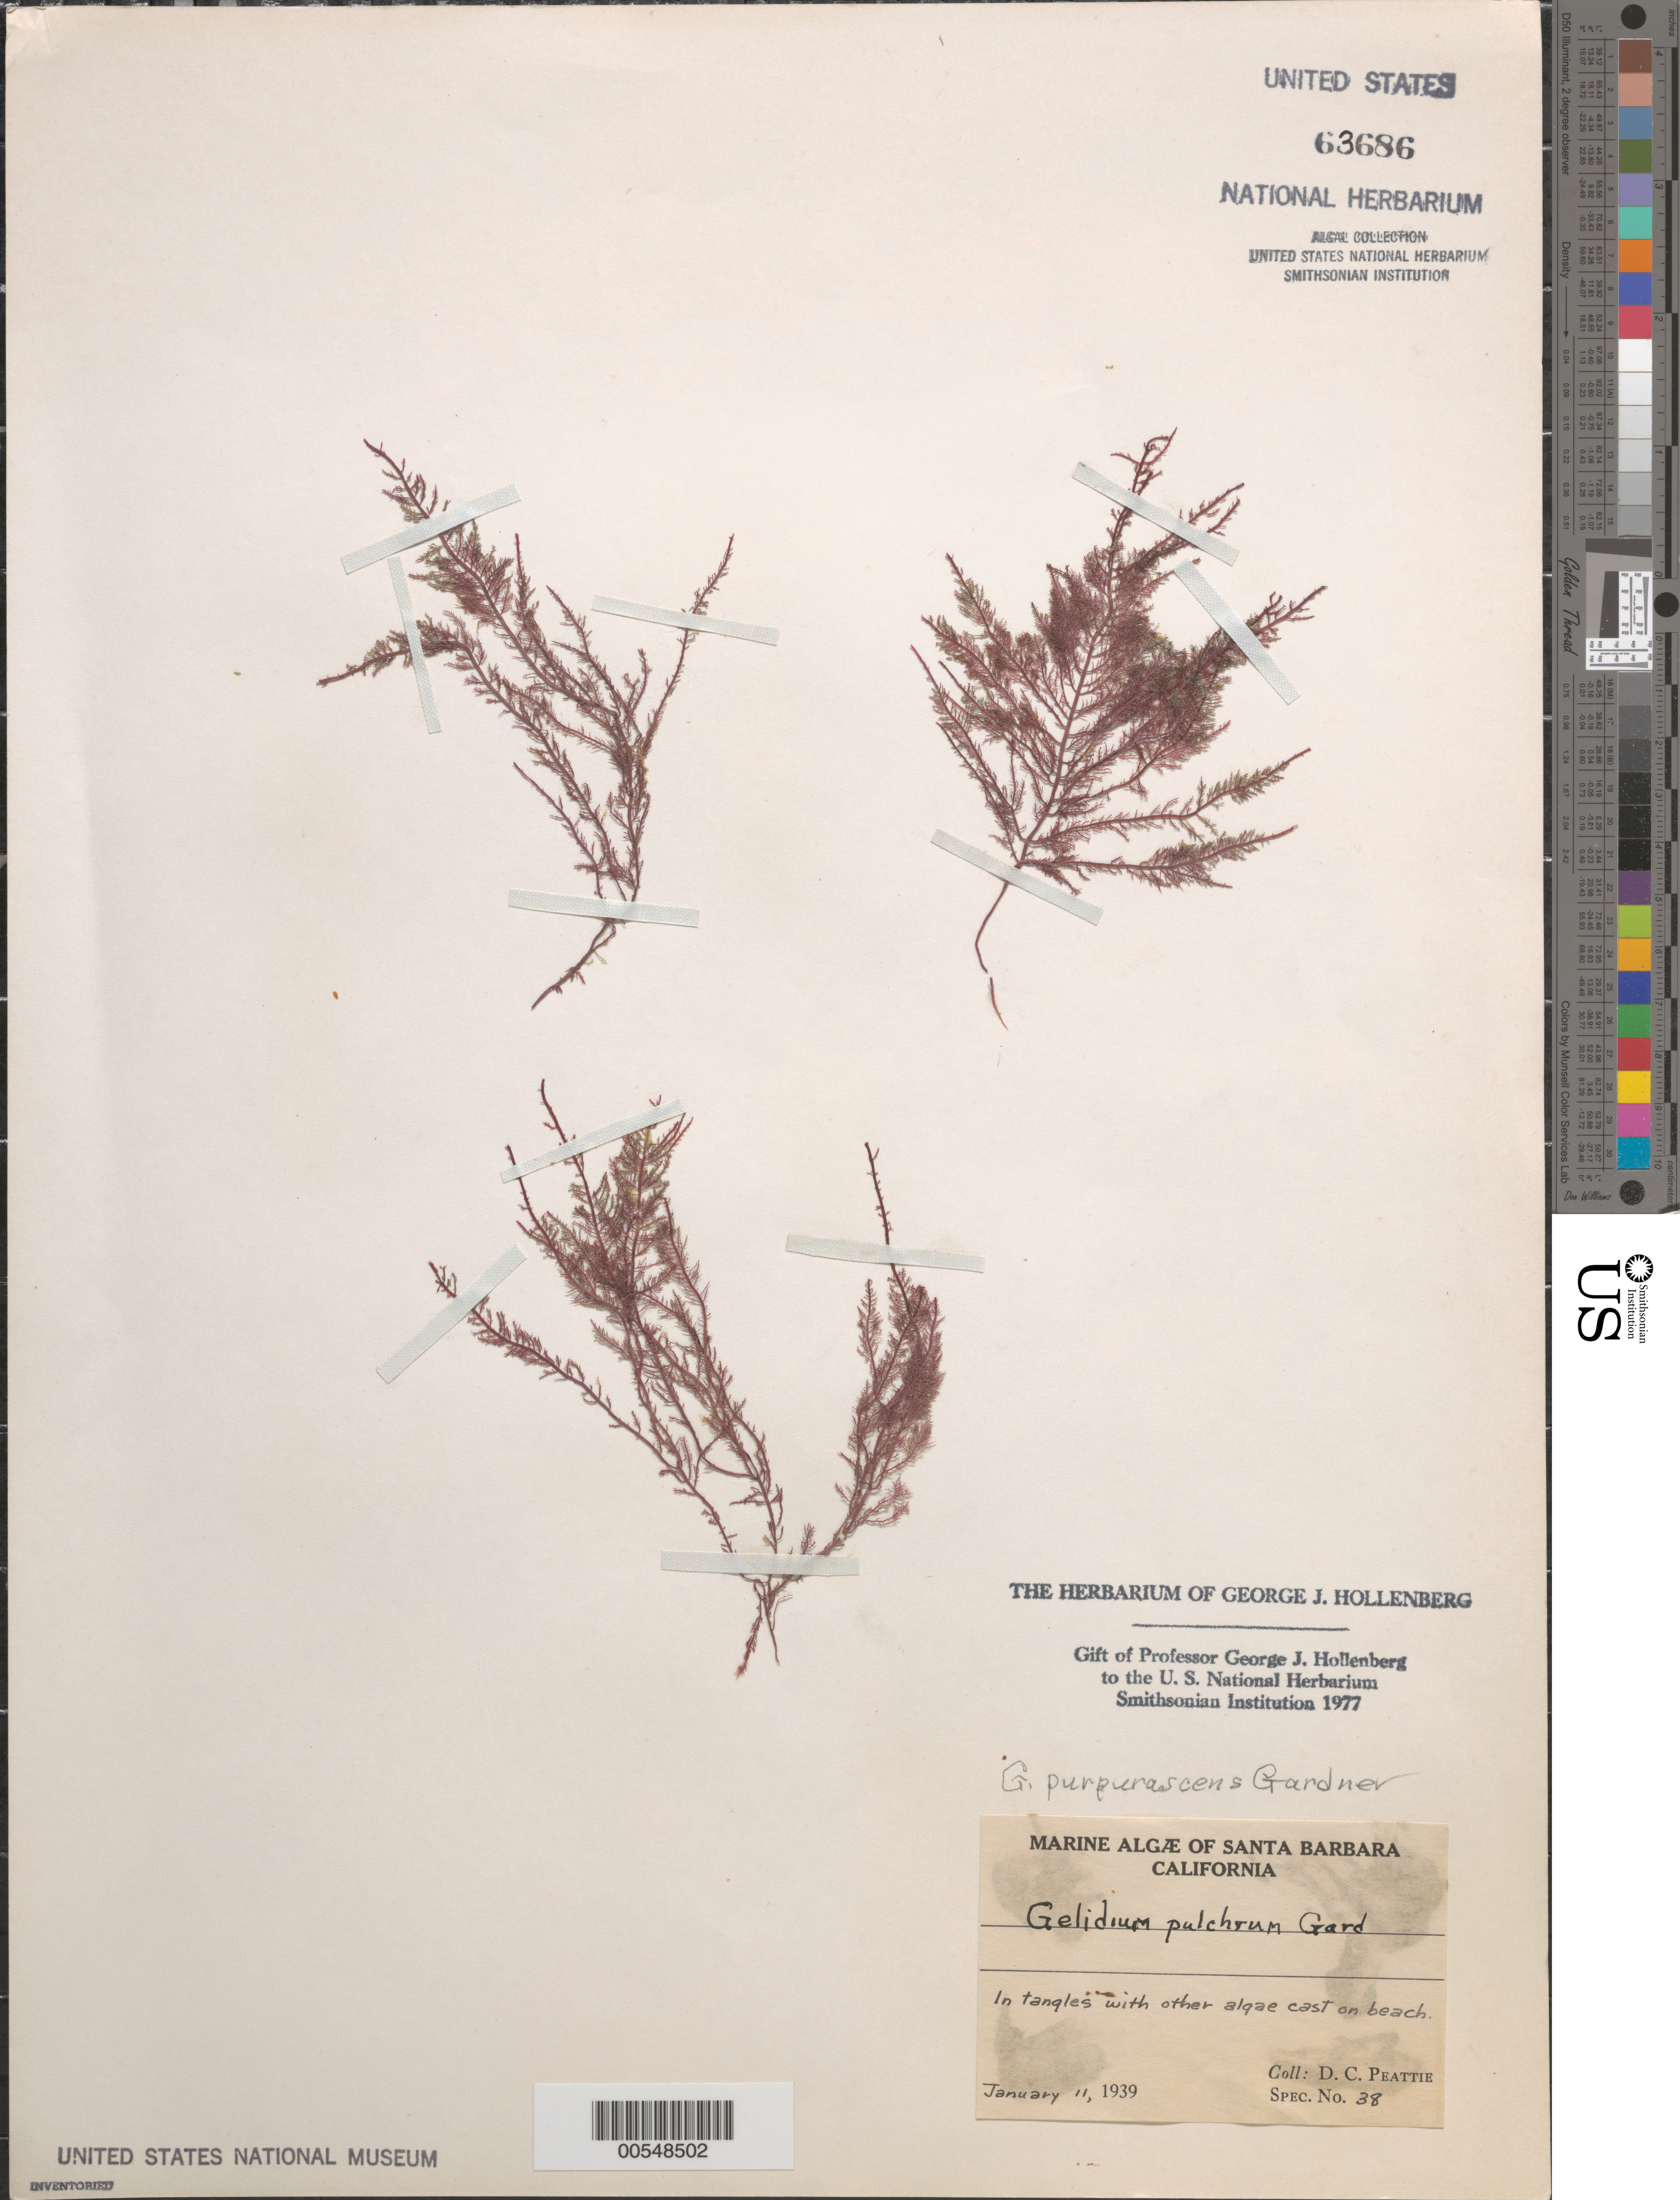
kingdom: Plantae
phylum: Rhodophyta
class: Florideophyceae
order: Gelidiales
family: Gelidiaceae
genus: Gelidium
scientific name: Gelidium purpurascens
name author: N.L. Gardner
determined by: Hollenberg, George J.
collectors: D. Peattie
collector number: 38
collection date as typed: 11 Jan 1939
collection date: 1939-01-11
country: United States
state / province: California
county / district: Santa Barbara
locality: Santa Barbara Beach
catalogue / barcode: US 63686